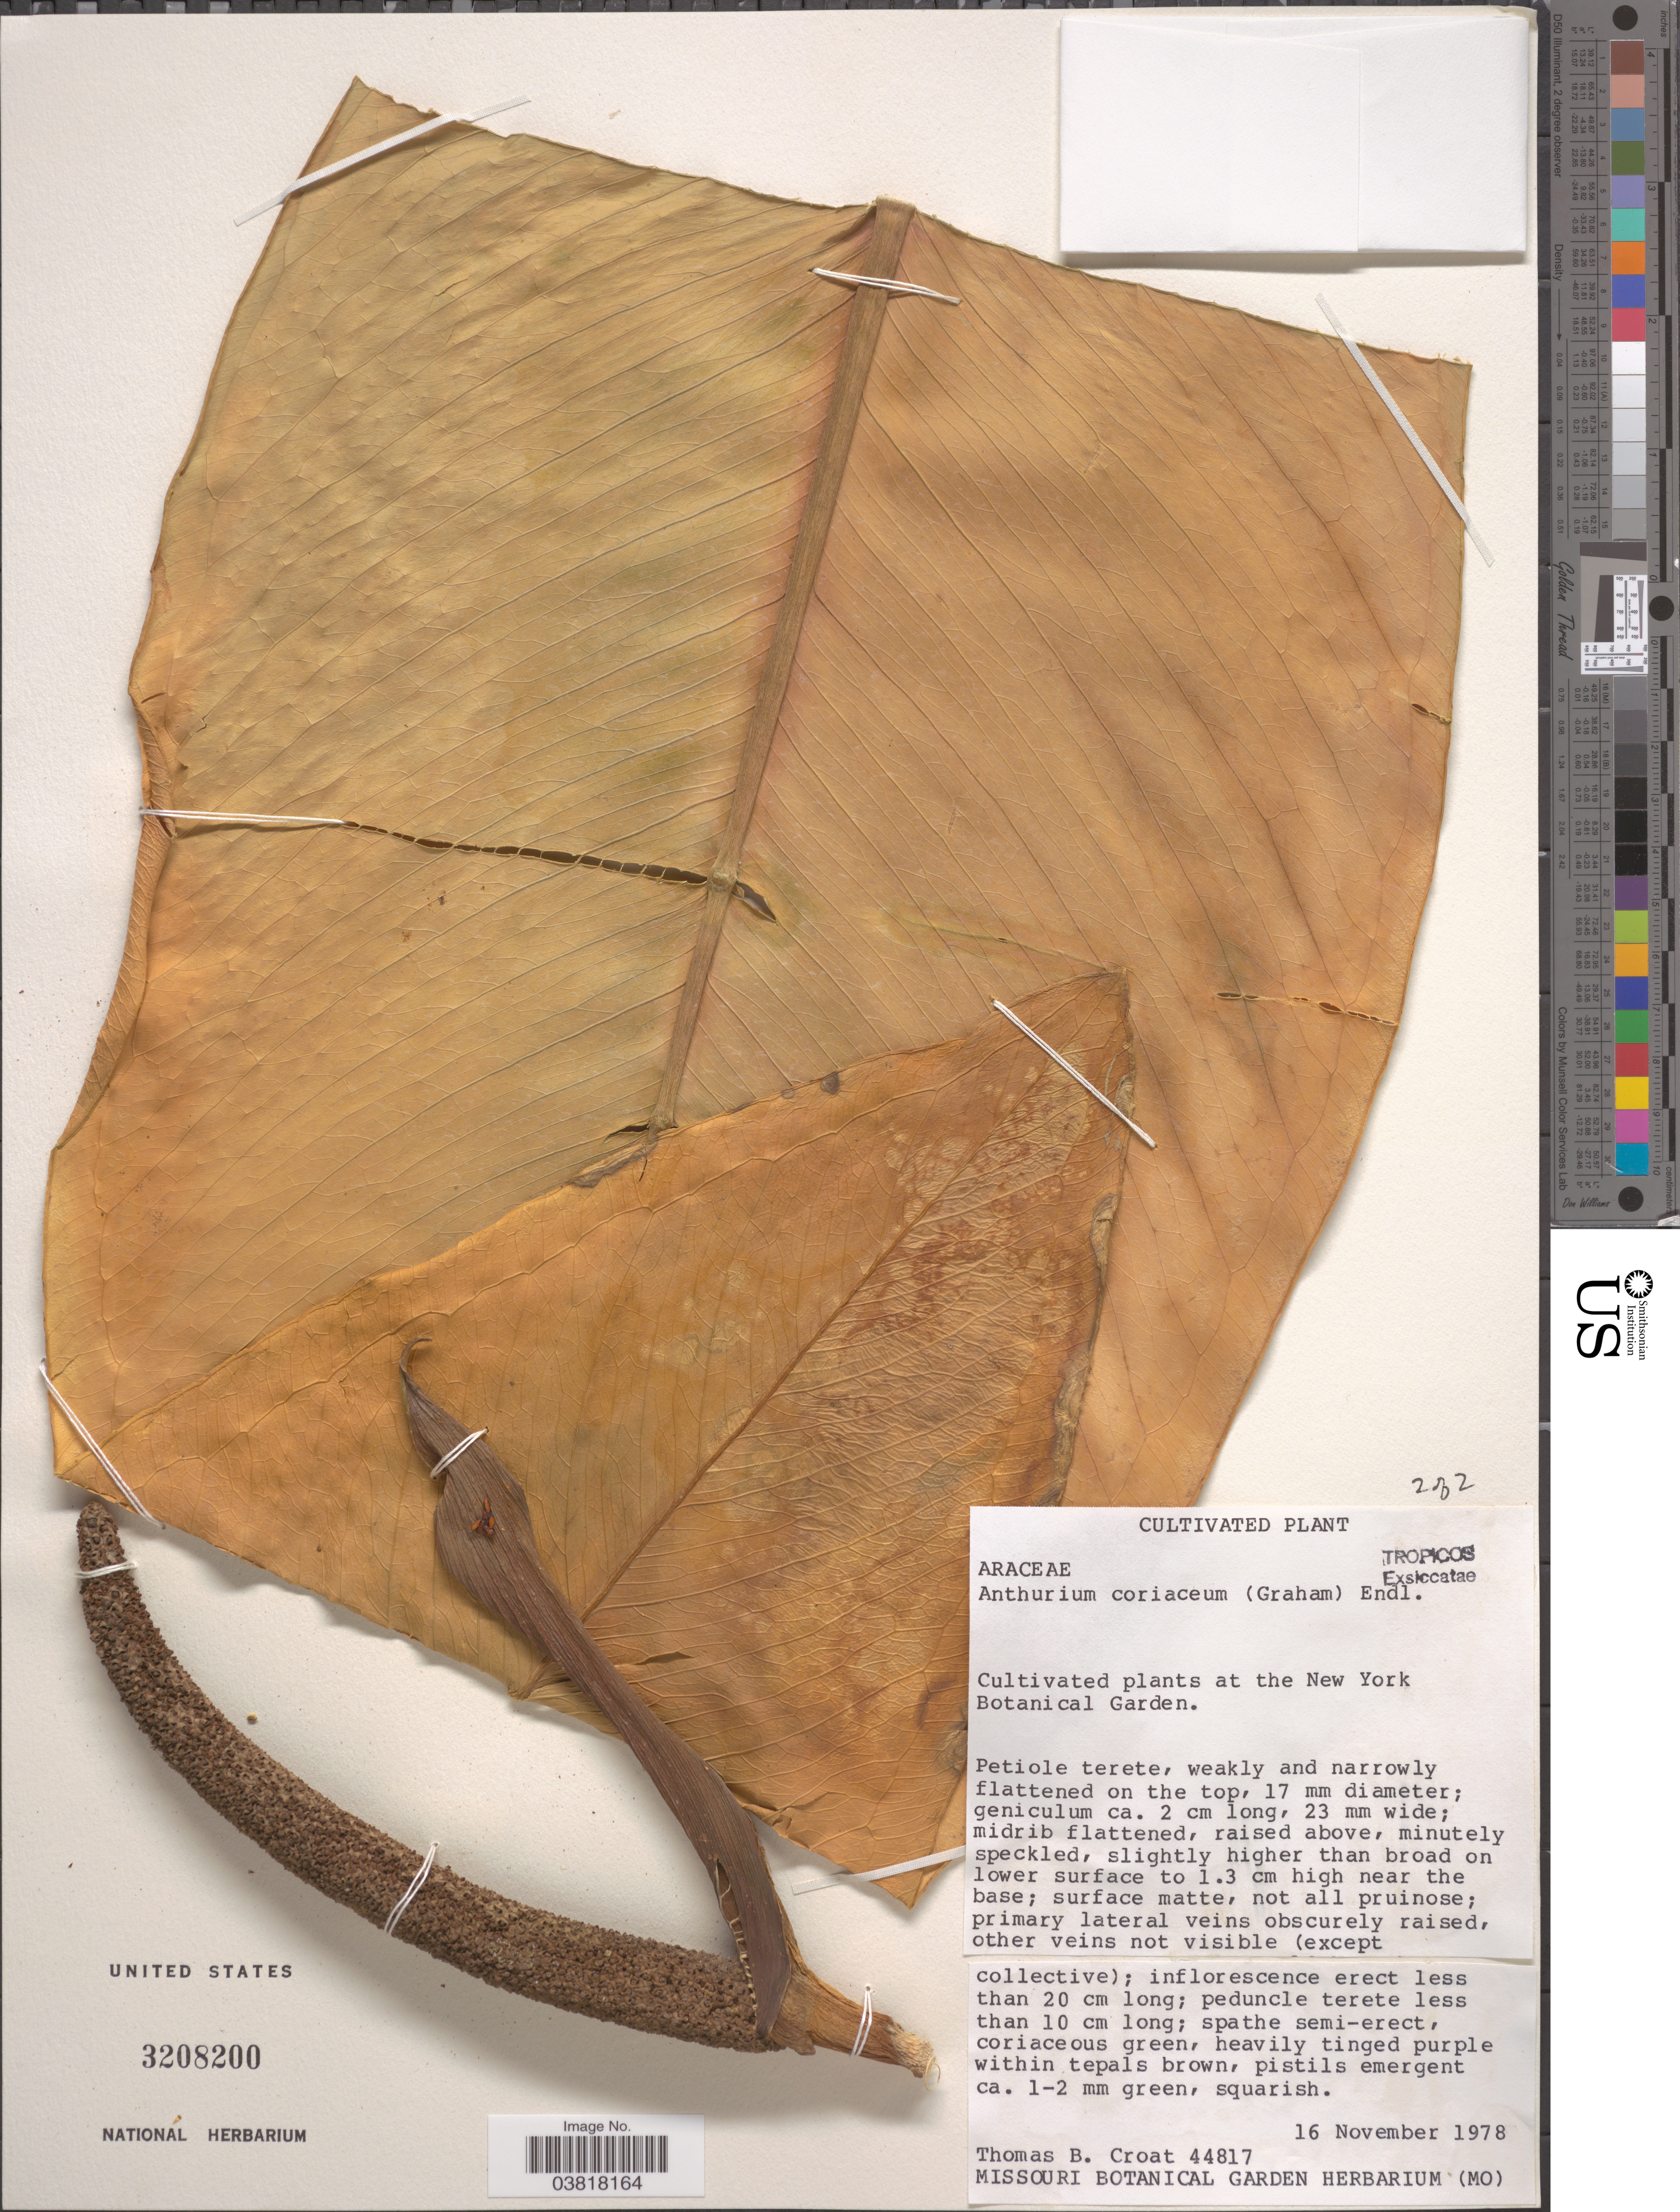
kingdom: Plantae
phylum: Tracheophyta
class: Liliopsida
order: Alismatales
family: Araceae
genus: Anthurium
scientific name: Anthurium coriaceum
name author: G. Don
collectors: T. B. Croat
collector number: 44817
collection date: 1978-11-16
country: United States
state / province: New York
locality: The New York Botanical Garden.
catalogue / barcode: US 3208200